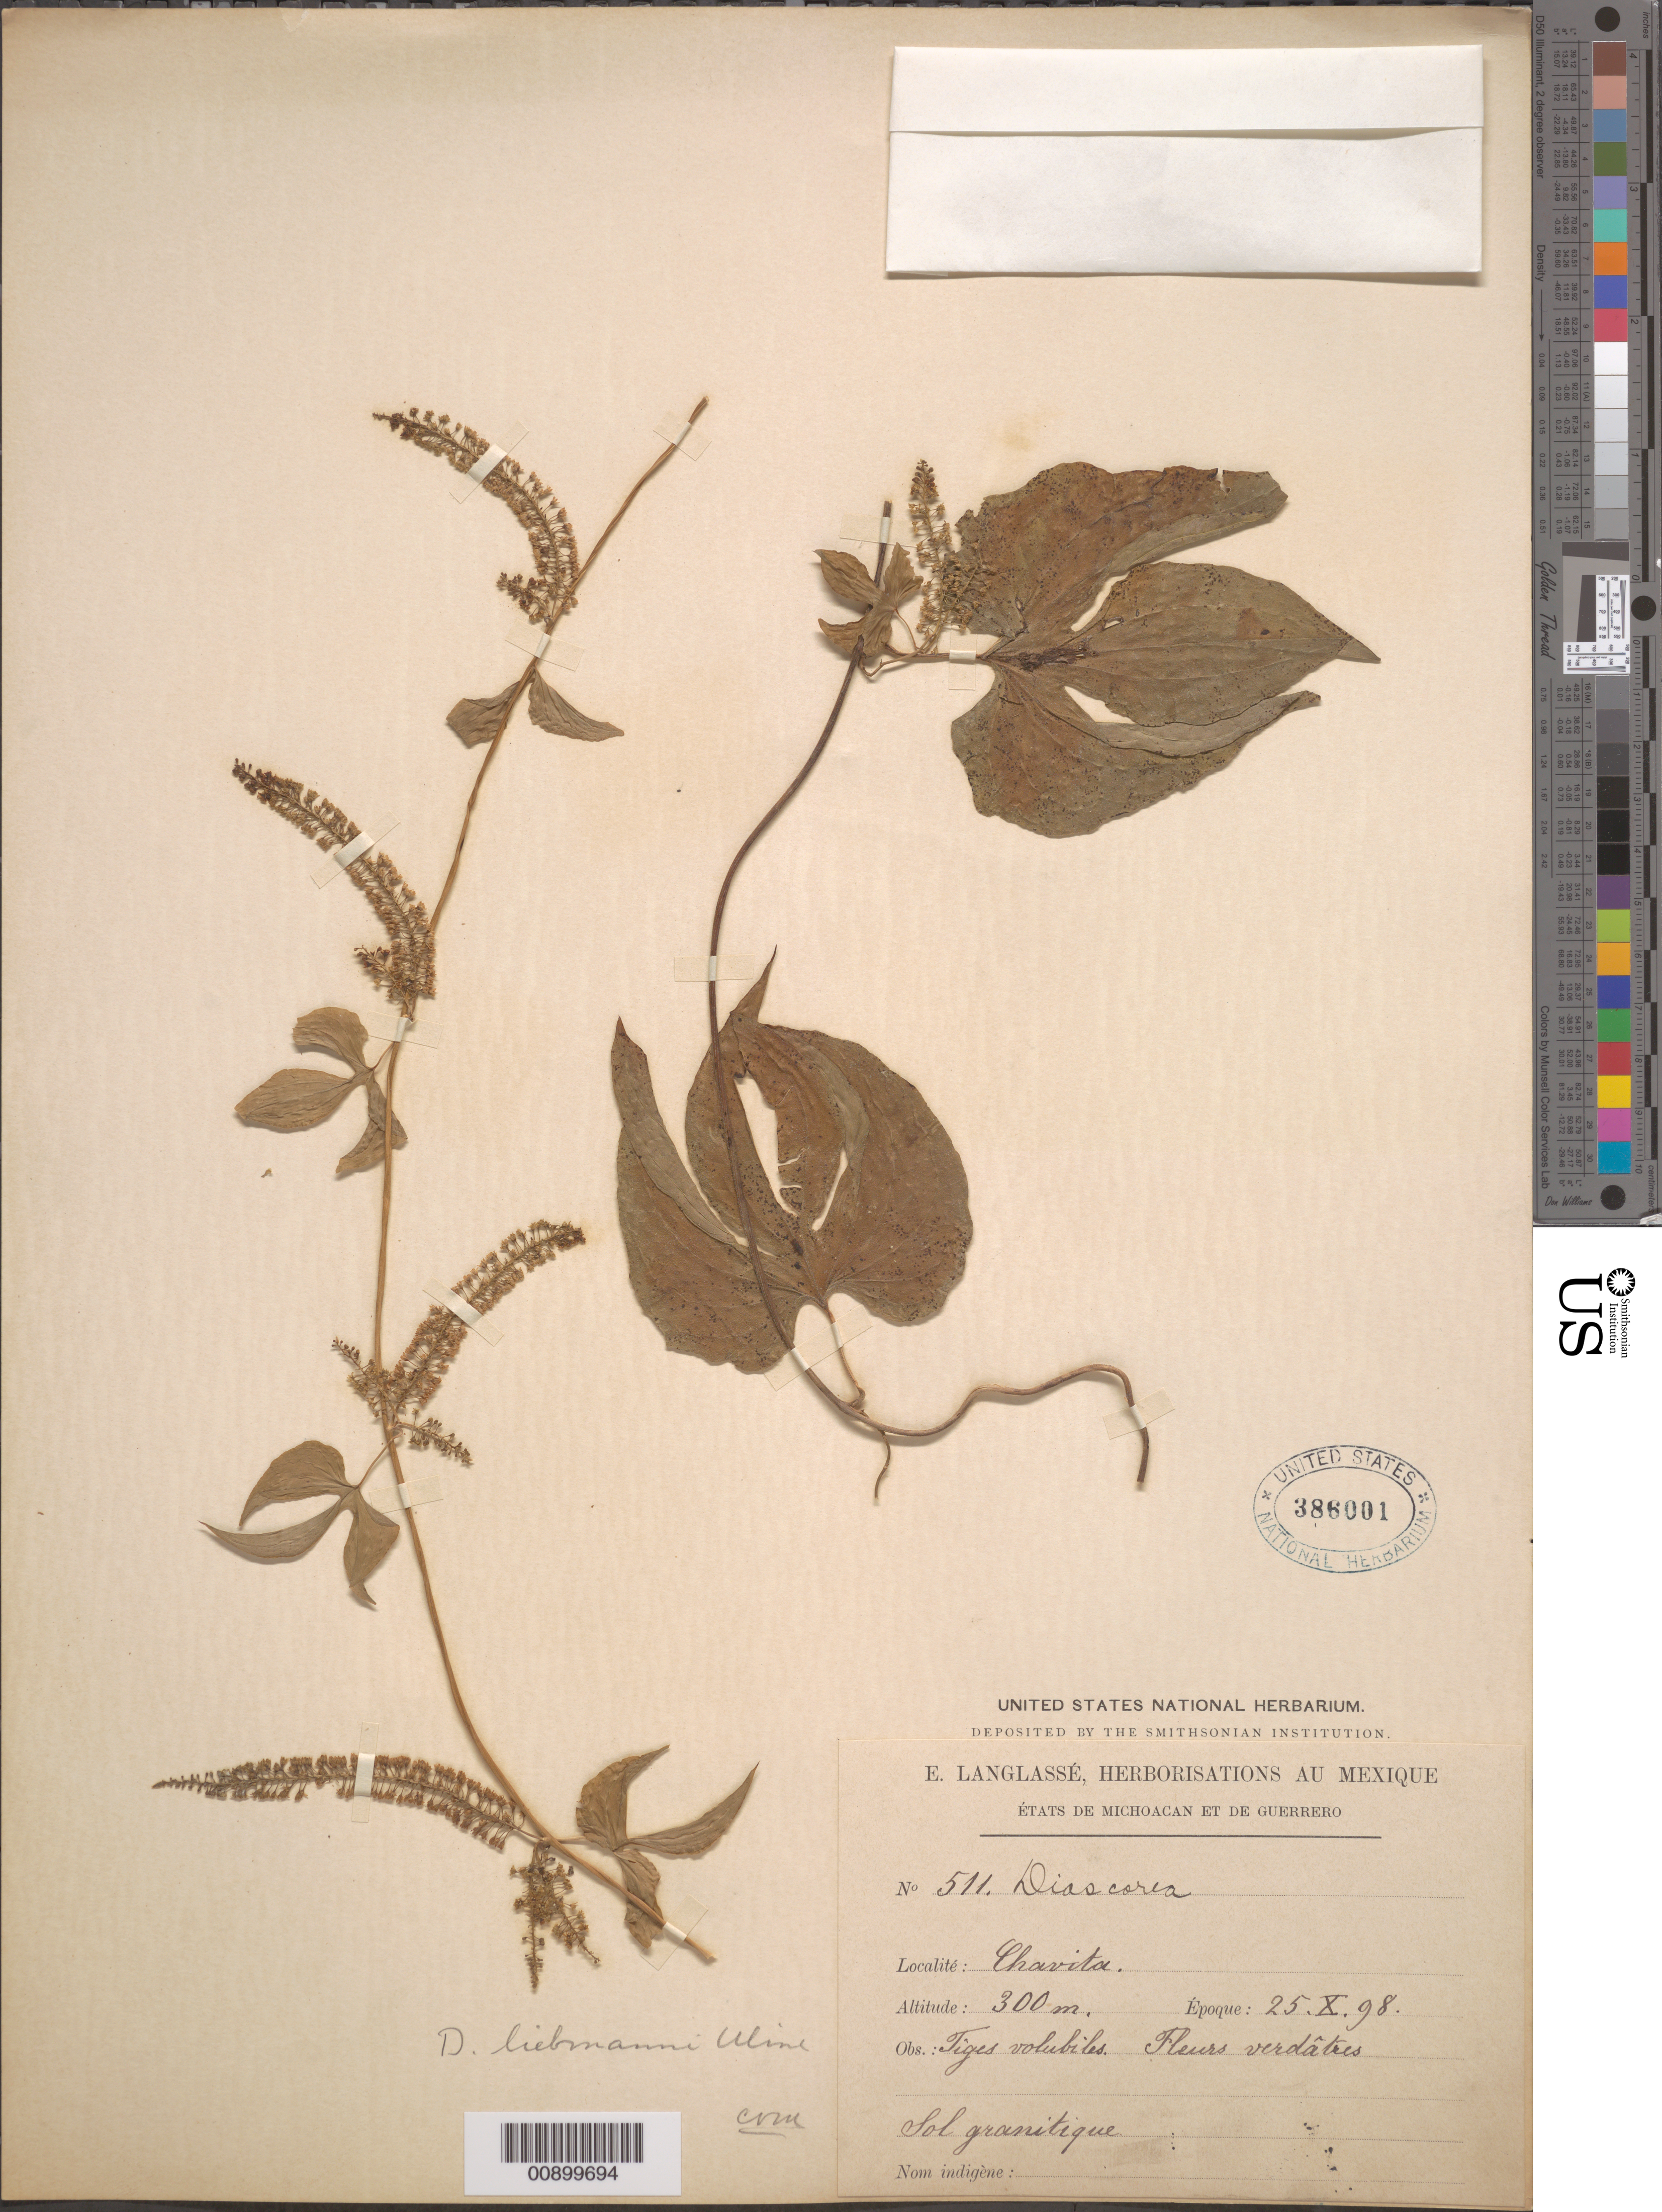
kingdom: Plantae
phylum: Tracheophyta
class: Liliopsida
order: Dioscoreales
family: Dioscoreaceae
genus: Dioscorea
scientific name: Dioscorea liebmannii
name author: Uline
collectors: E. Langlassé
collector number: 511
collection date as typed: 25 Oct 1898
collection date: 1898-10-25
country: Mexico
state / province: Guerrero / Michoacán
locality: Chavita. États de Michoacán et de Guerrero.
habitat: Sol granitique.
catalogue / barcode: US 386001